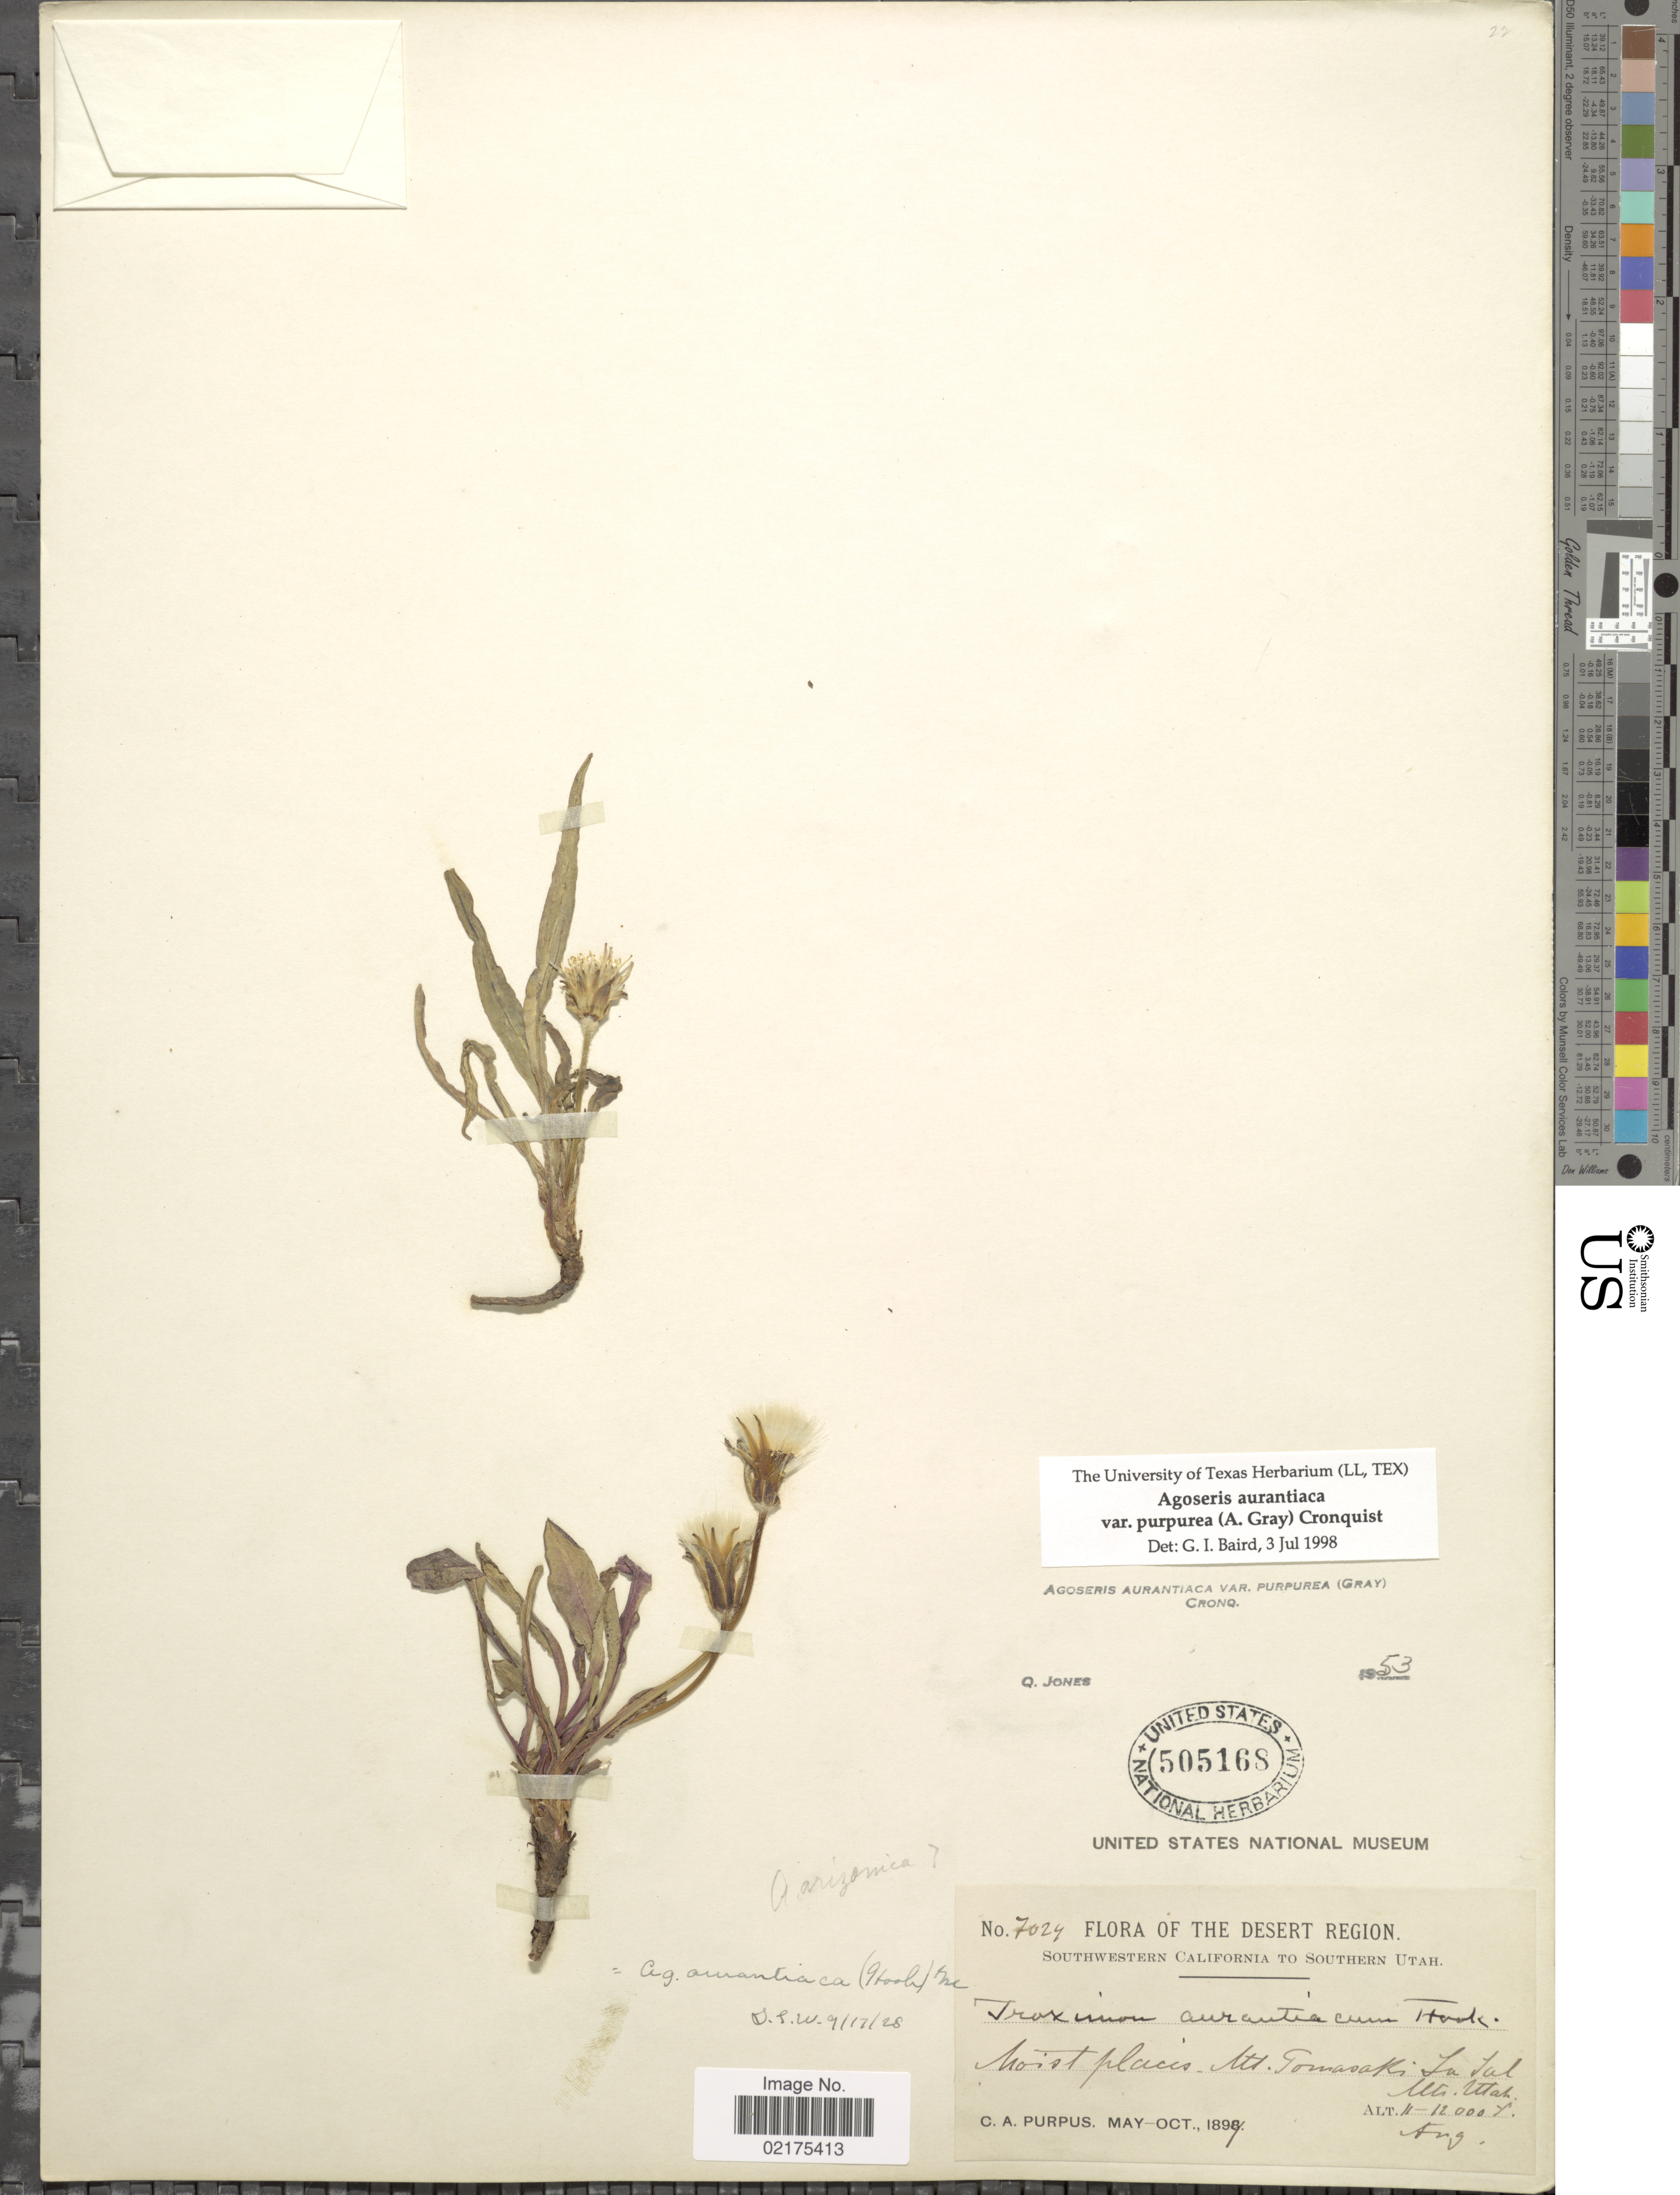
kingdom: Plantae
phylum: Tracheophyta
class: Magnoliopsida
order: Asterales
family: Asteraceae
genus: Agoseris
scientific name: Agoseris aurantiaca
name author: (Hook.) Greene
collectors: C. A. Purpus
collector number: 7024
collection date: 1898-05/1898-10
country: United States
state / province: Utah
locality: The Desert Region: Southwestern California to Southern Utha, Moist places. Alt Gomasatts La Sal Mts.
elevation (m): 3353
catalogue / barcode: US 505168